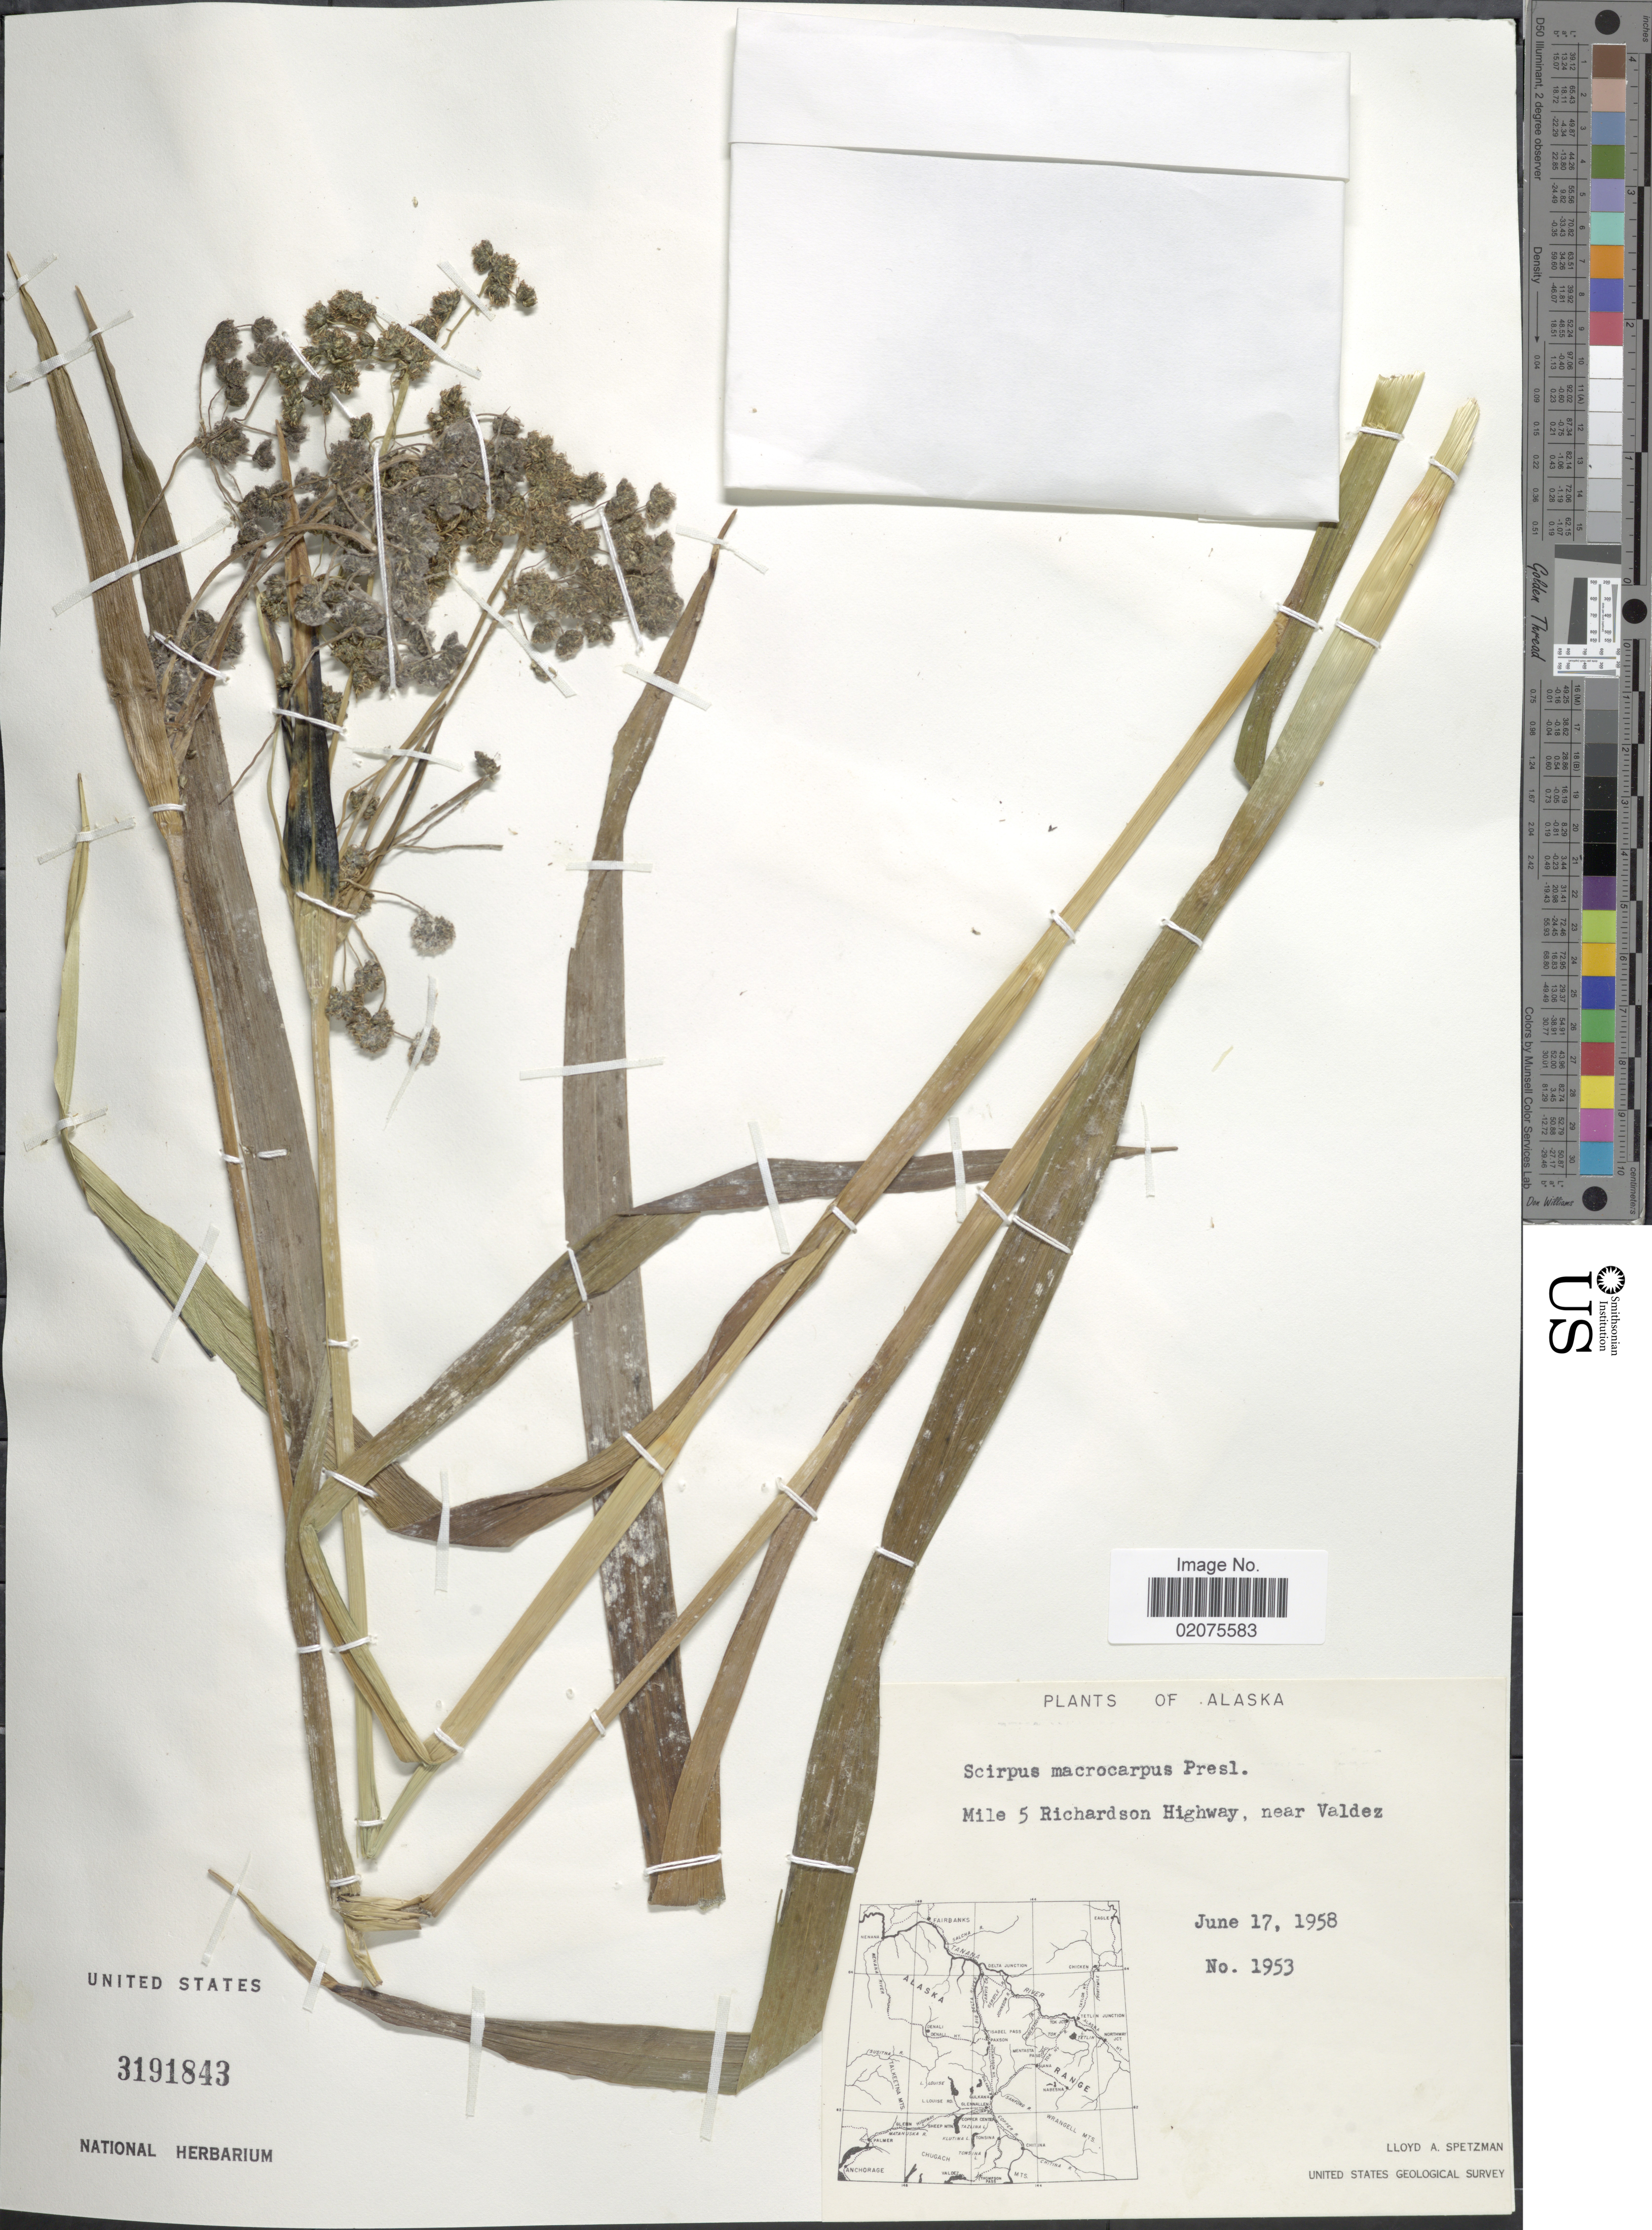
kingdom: Plantae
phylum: Tracheophyta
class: Liliopsida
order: Poales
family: Cyperaceae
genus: Scirpus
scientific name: Scirpus microcarpus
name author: J. Presl & C. Presl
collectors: L. Spetzman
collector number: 1953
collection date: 1958-06-17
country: United States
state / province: Alaska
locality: Mile 5 Richardson Highway, near Valdez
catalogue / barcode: US 3191843